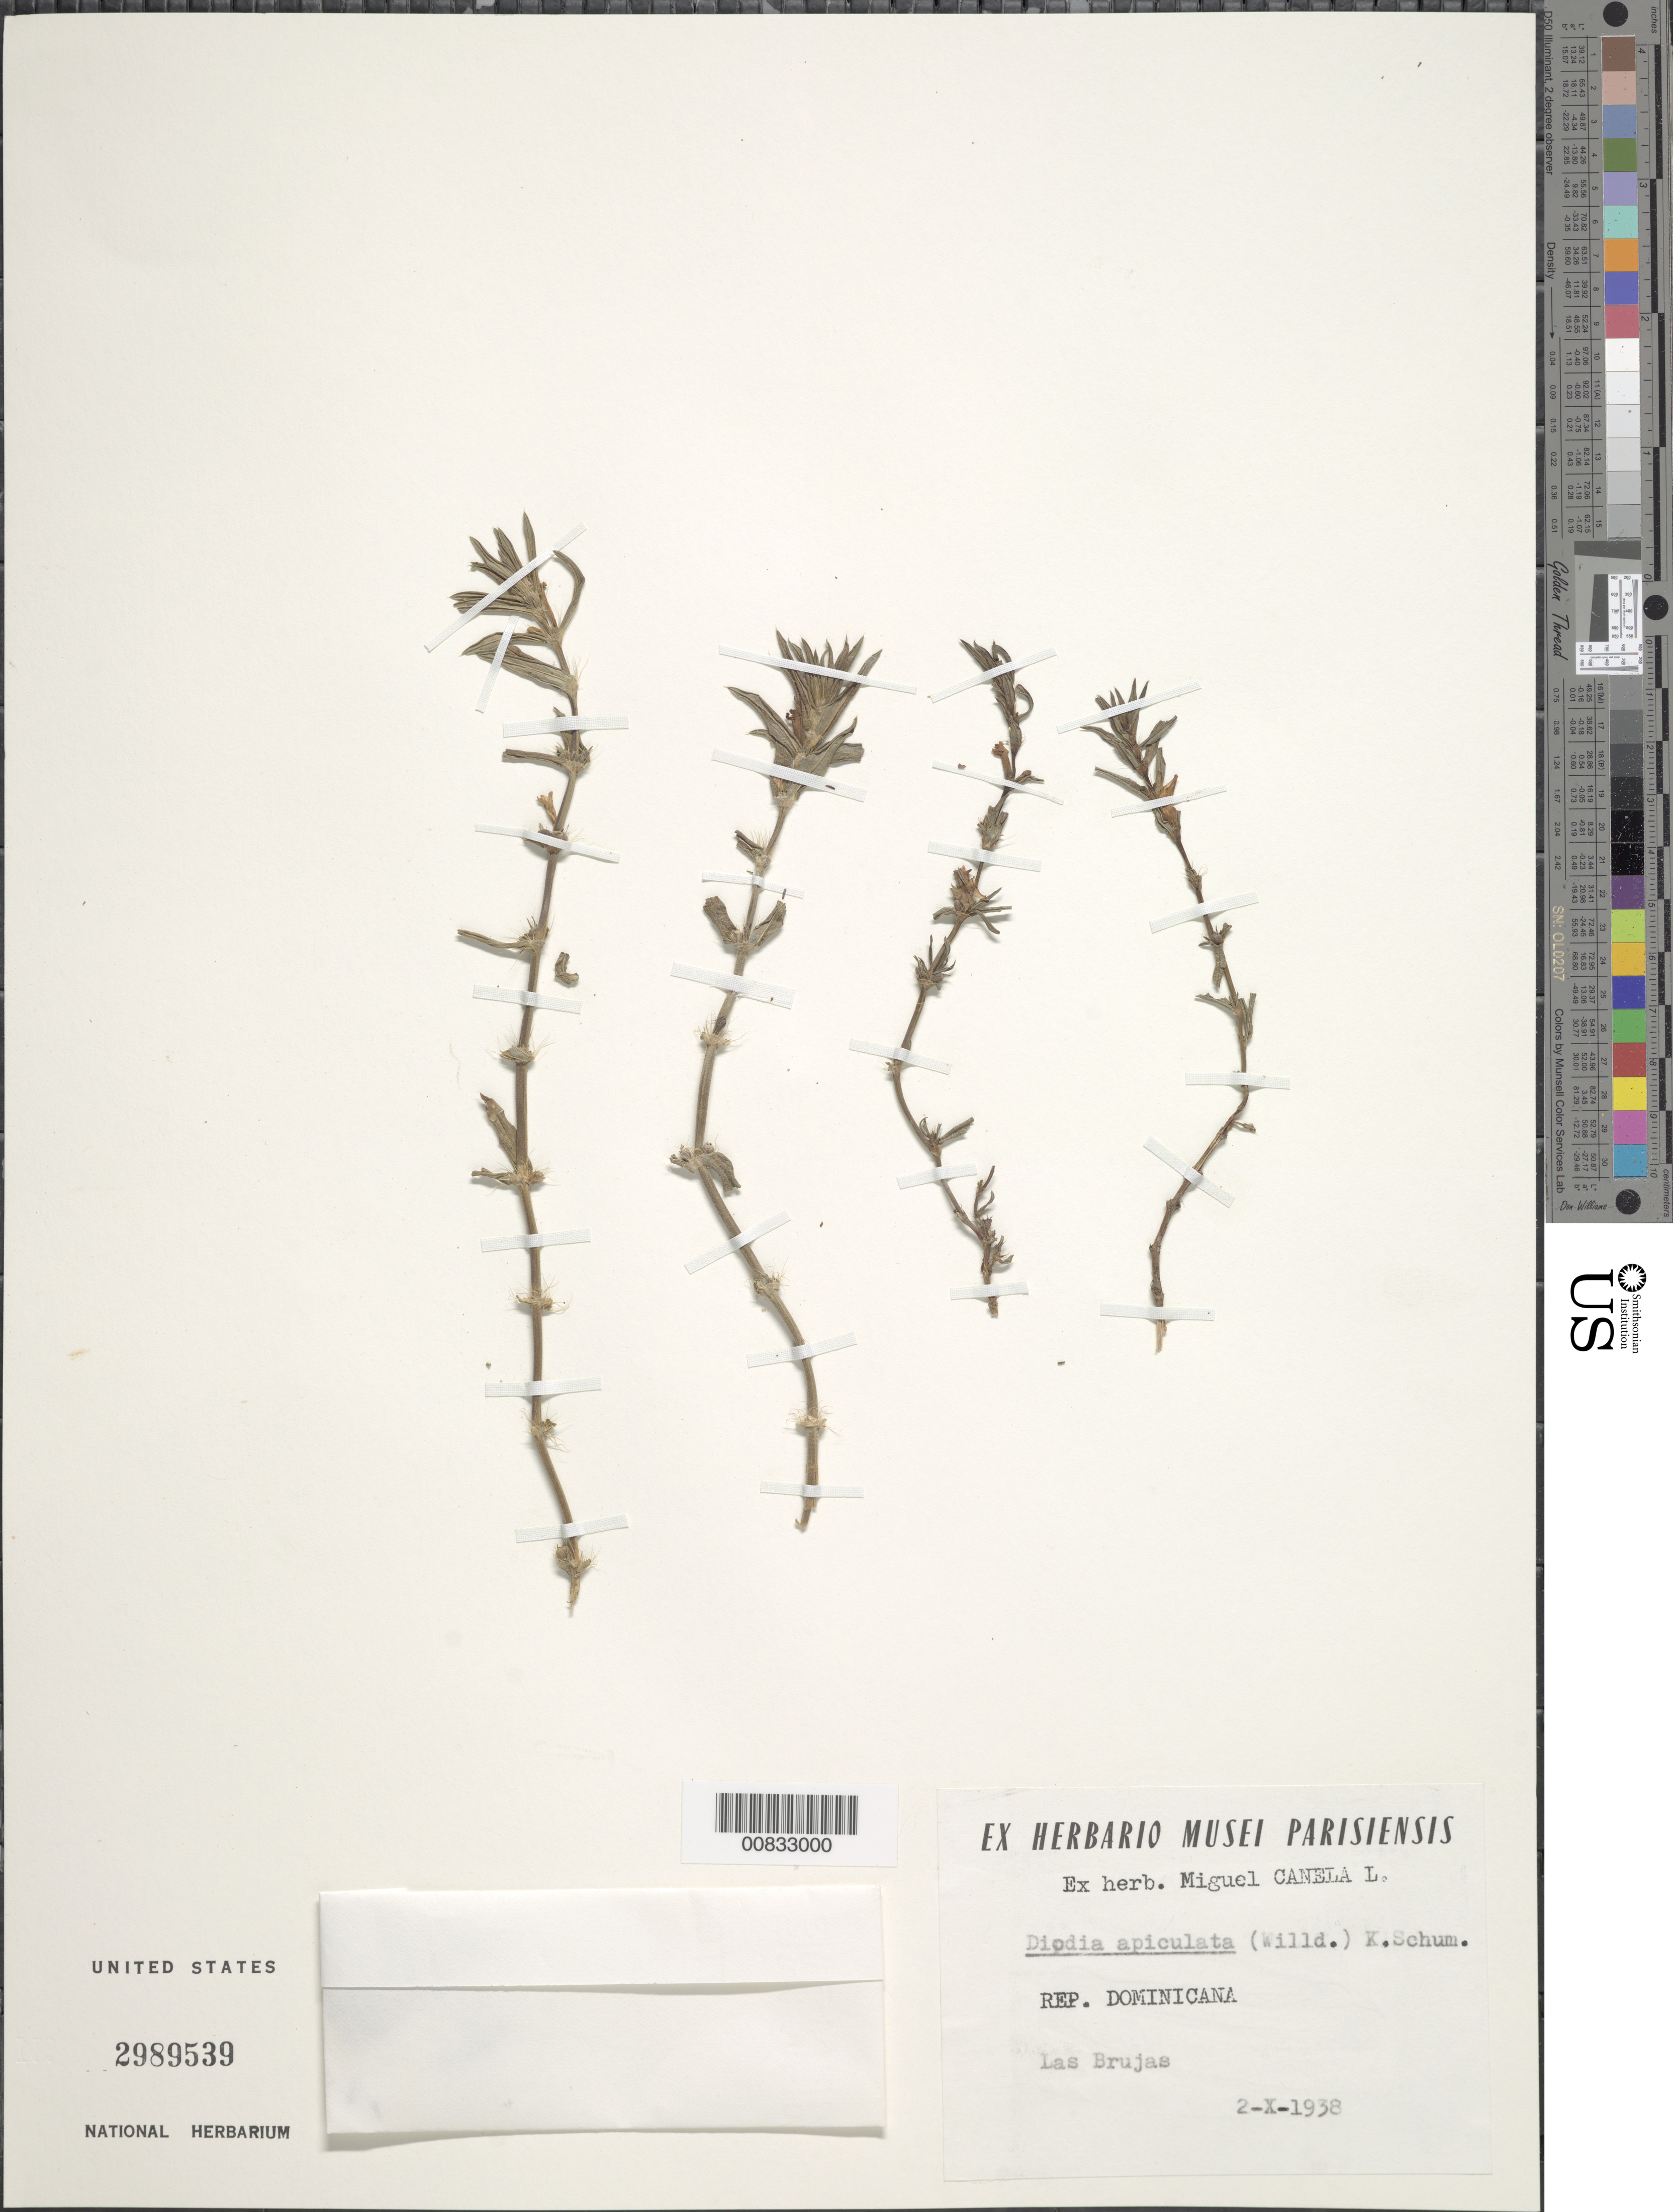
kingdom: Plantae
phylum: Tracheophyta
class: Magnoliopsida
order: Gentianales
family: Rubiaceae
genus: Diodella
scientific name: Diodella apiculata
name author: (Willd. ex Roem. & Schult.) Delprete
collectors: M. Canela Lazaro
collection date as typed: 02 Oct 1938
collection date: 1938-10-02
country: Dominican Republic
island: Hispaniola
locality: Las Brujas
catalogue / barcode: US 2989539